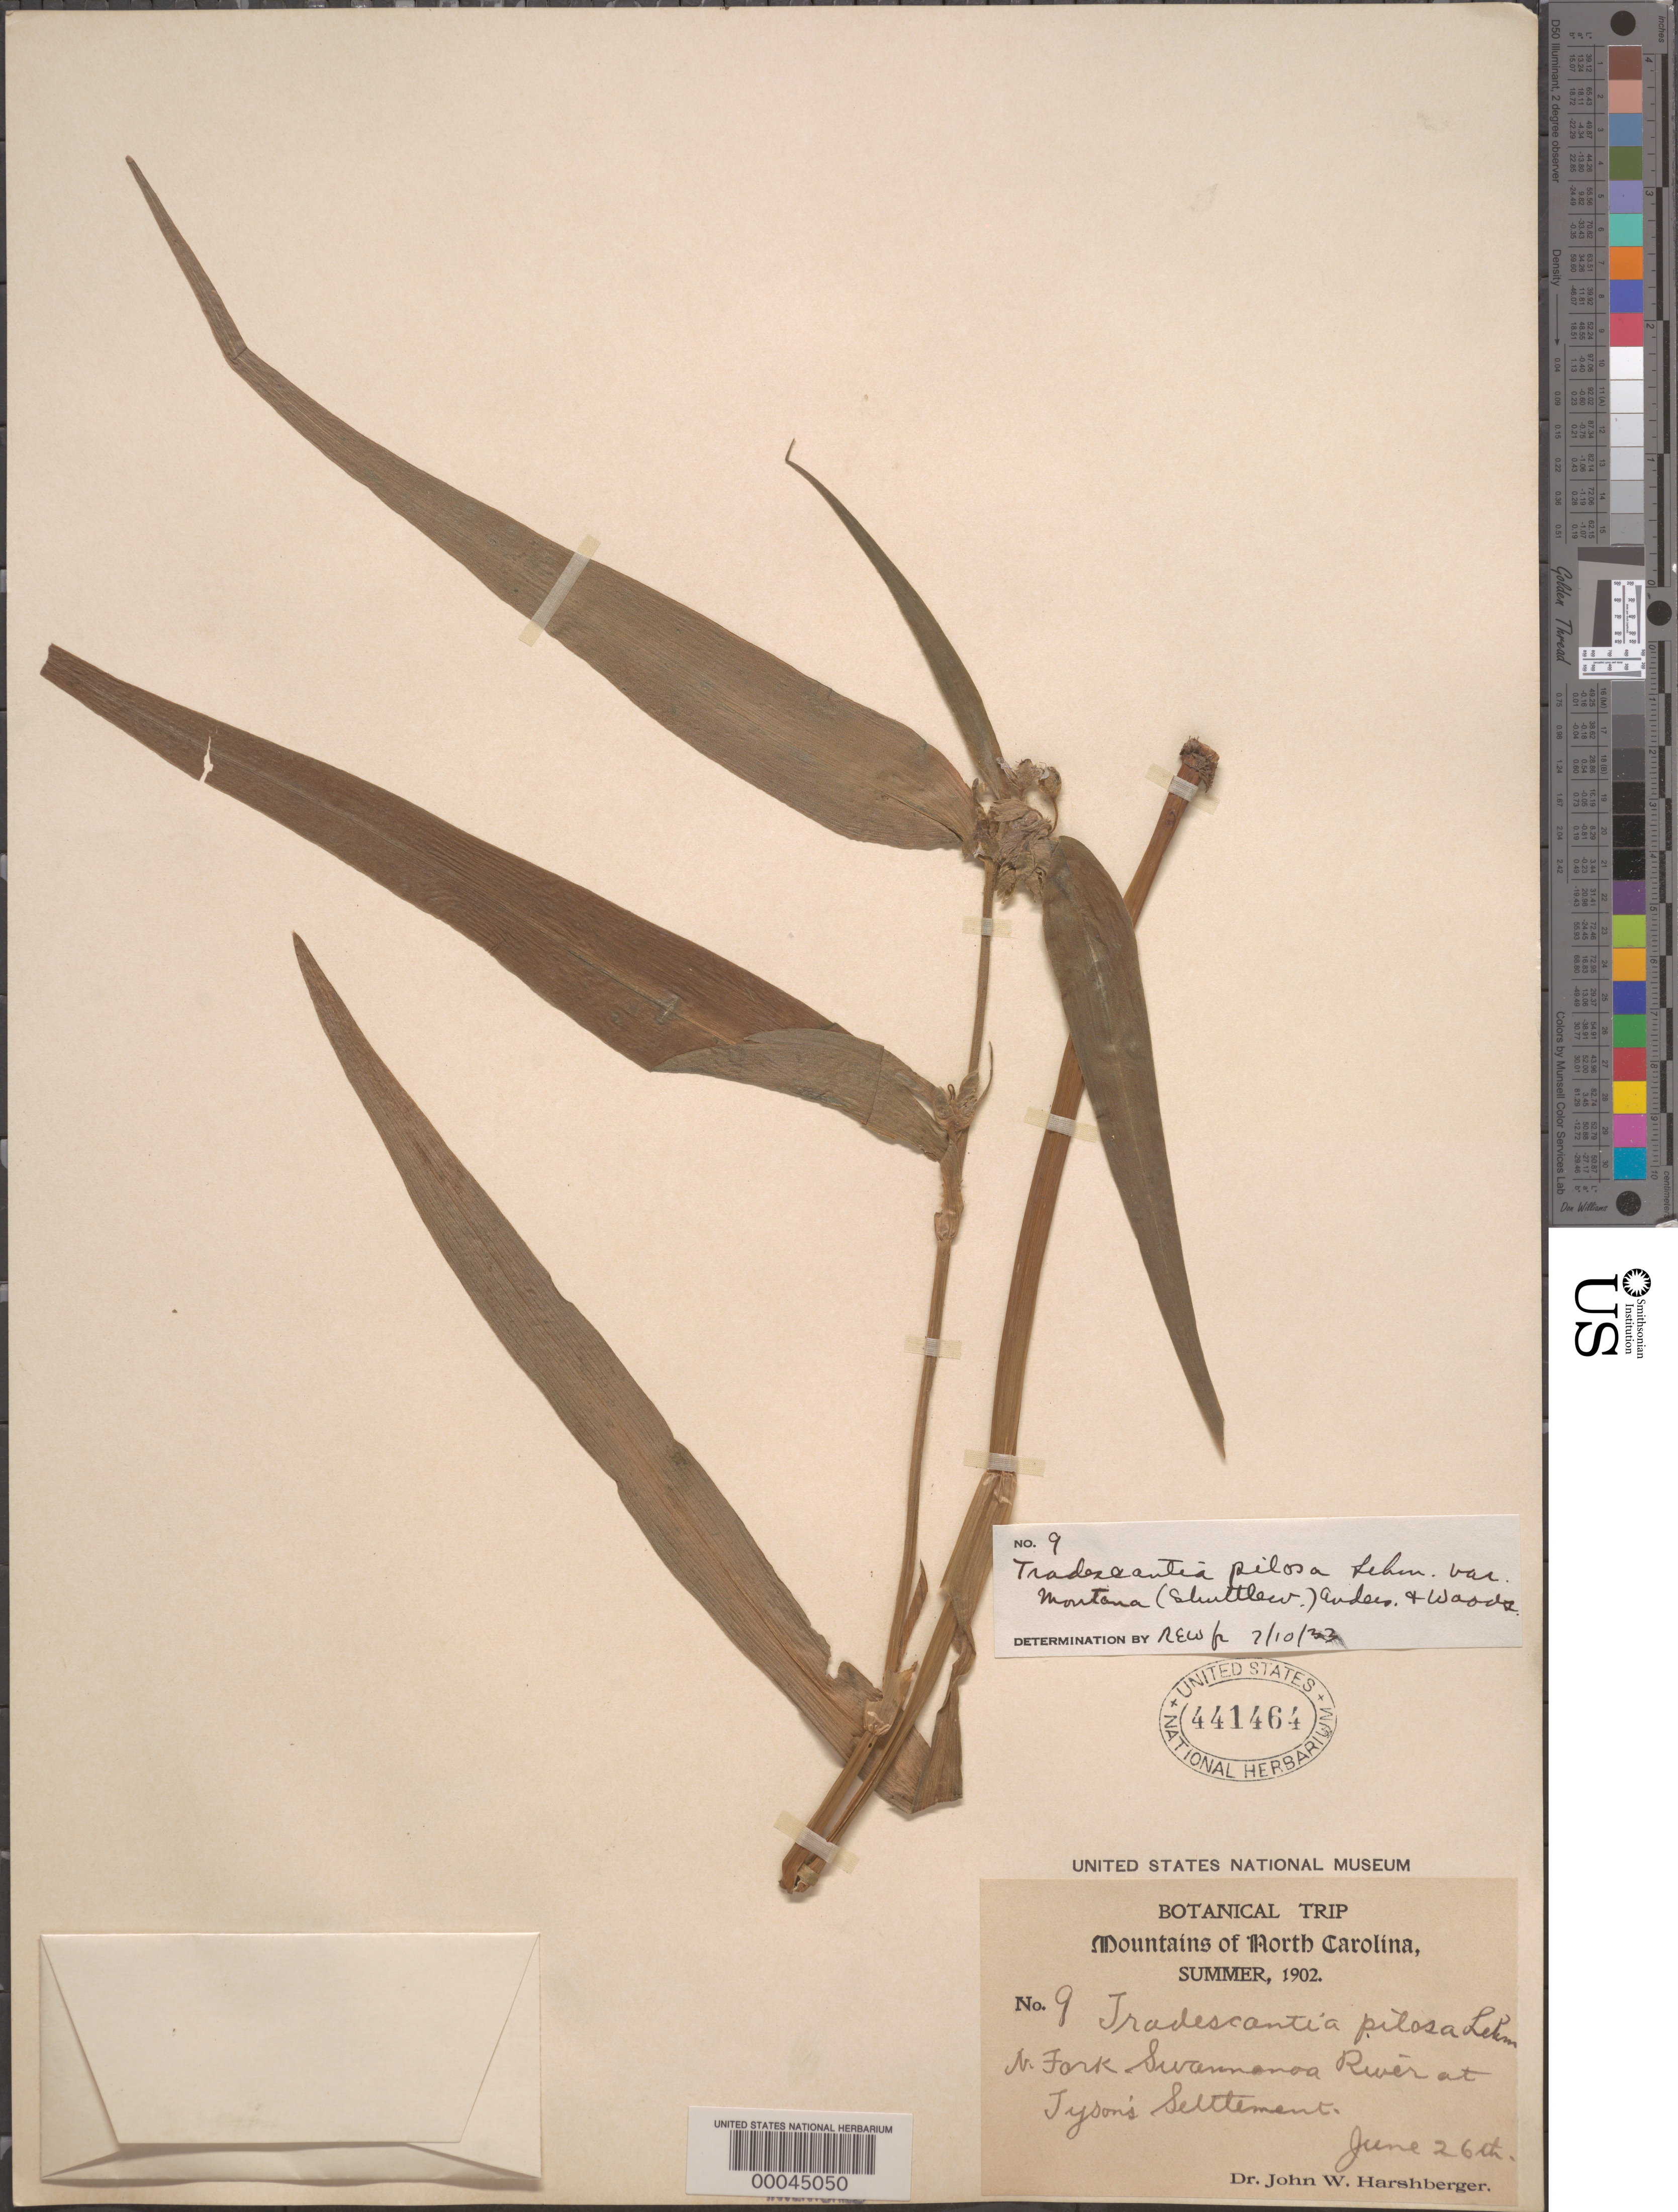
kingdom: Plantae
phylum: Tracheophyta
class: Liliopsida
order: Commelinales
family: Commelinaceae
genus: Tradescantia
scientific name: Tradescantia subaspera var. montana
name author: (Shuttlew. ex Small & Vail) E.S. Anderson & Woodson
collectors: J. W. Harshberger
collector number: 9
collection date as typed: Jun 1902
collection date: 1902-06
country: United States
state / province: North Carolina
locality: Tyson's settlement, n fork swamanoa river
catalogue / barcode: US 441464